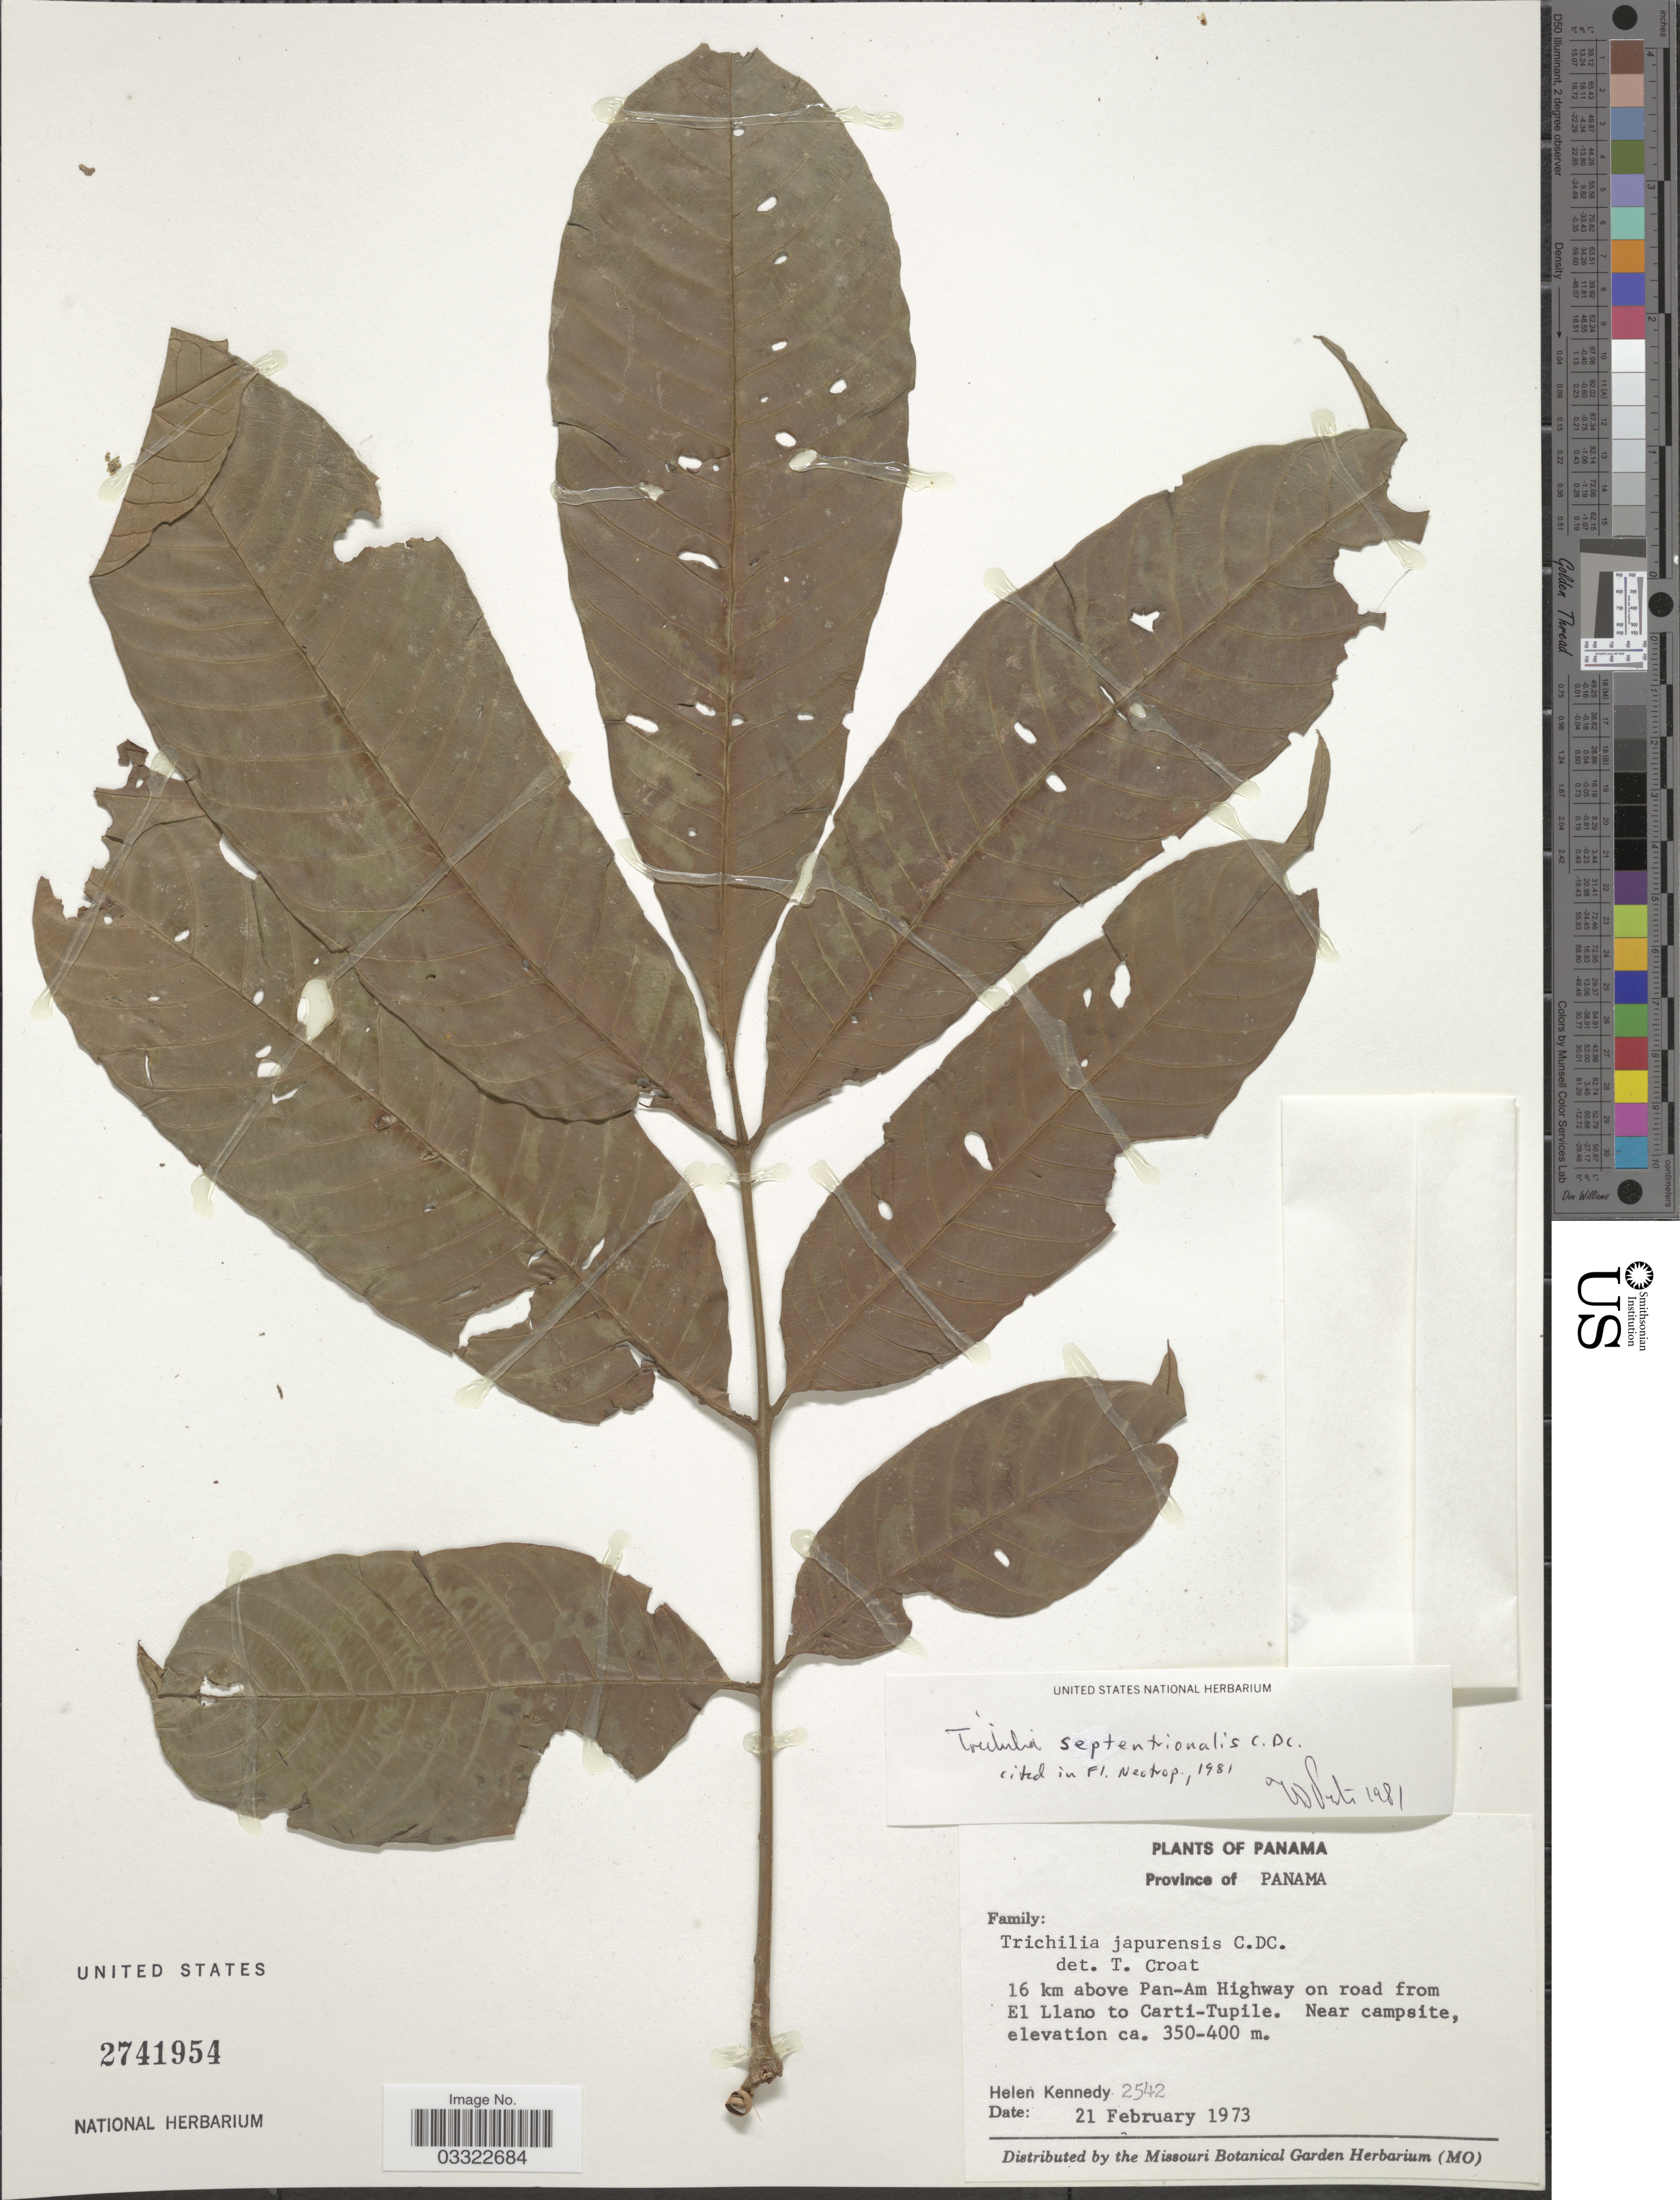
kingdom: Plantae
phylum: Tracheophyta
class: Magnoliopsida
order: Sapindales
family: Meliaceae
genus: Trichilia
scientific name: Trichilia septentrionalis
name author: C. DC.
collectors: H. Kennedy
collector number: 2542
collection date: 1973-02-21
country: Panama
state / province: Panamá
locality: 16 km above Pan-Am Highway on road from El Llano to Carti-Tupile. Near campsite.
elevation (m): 350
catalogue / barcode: US 2741954